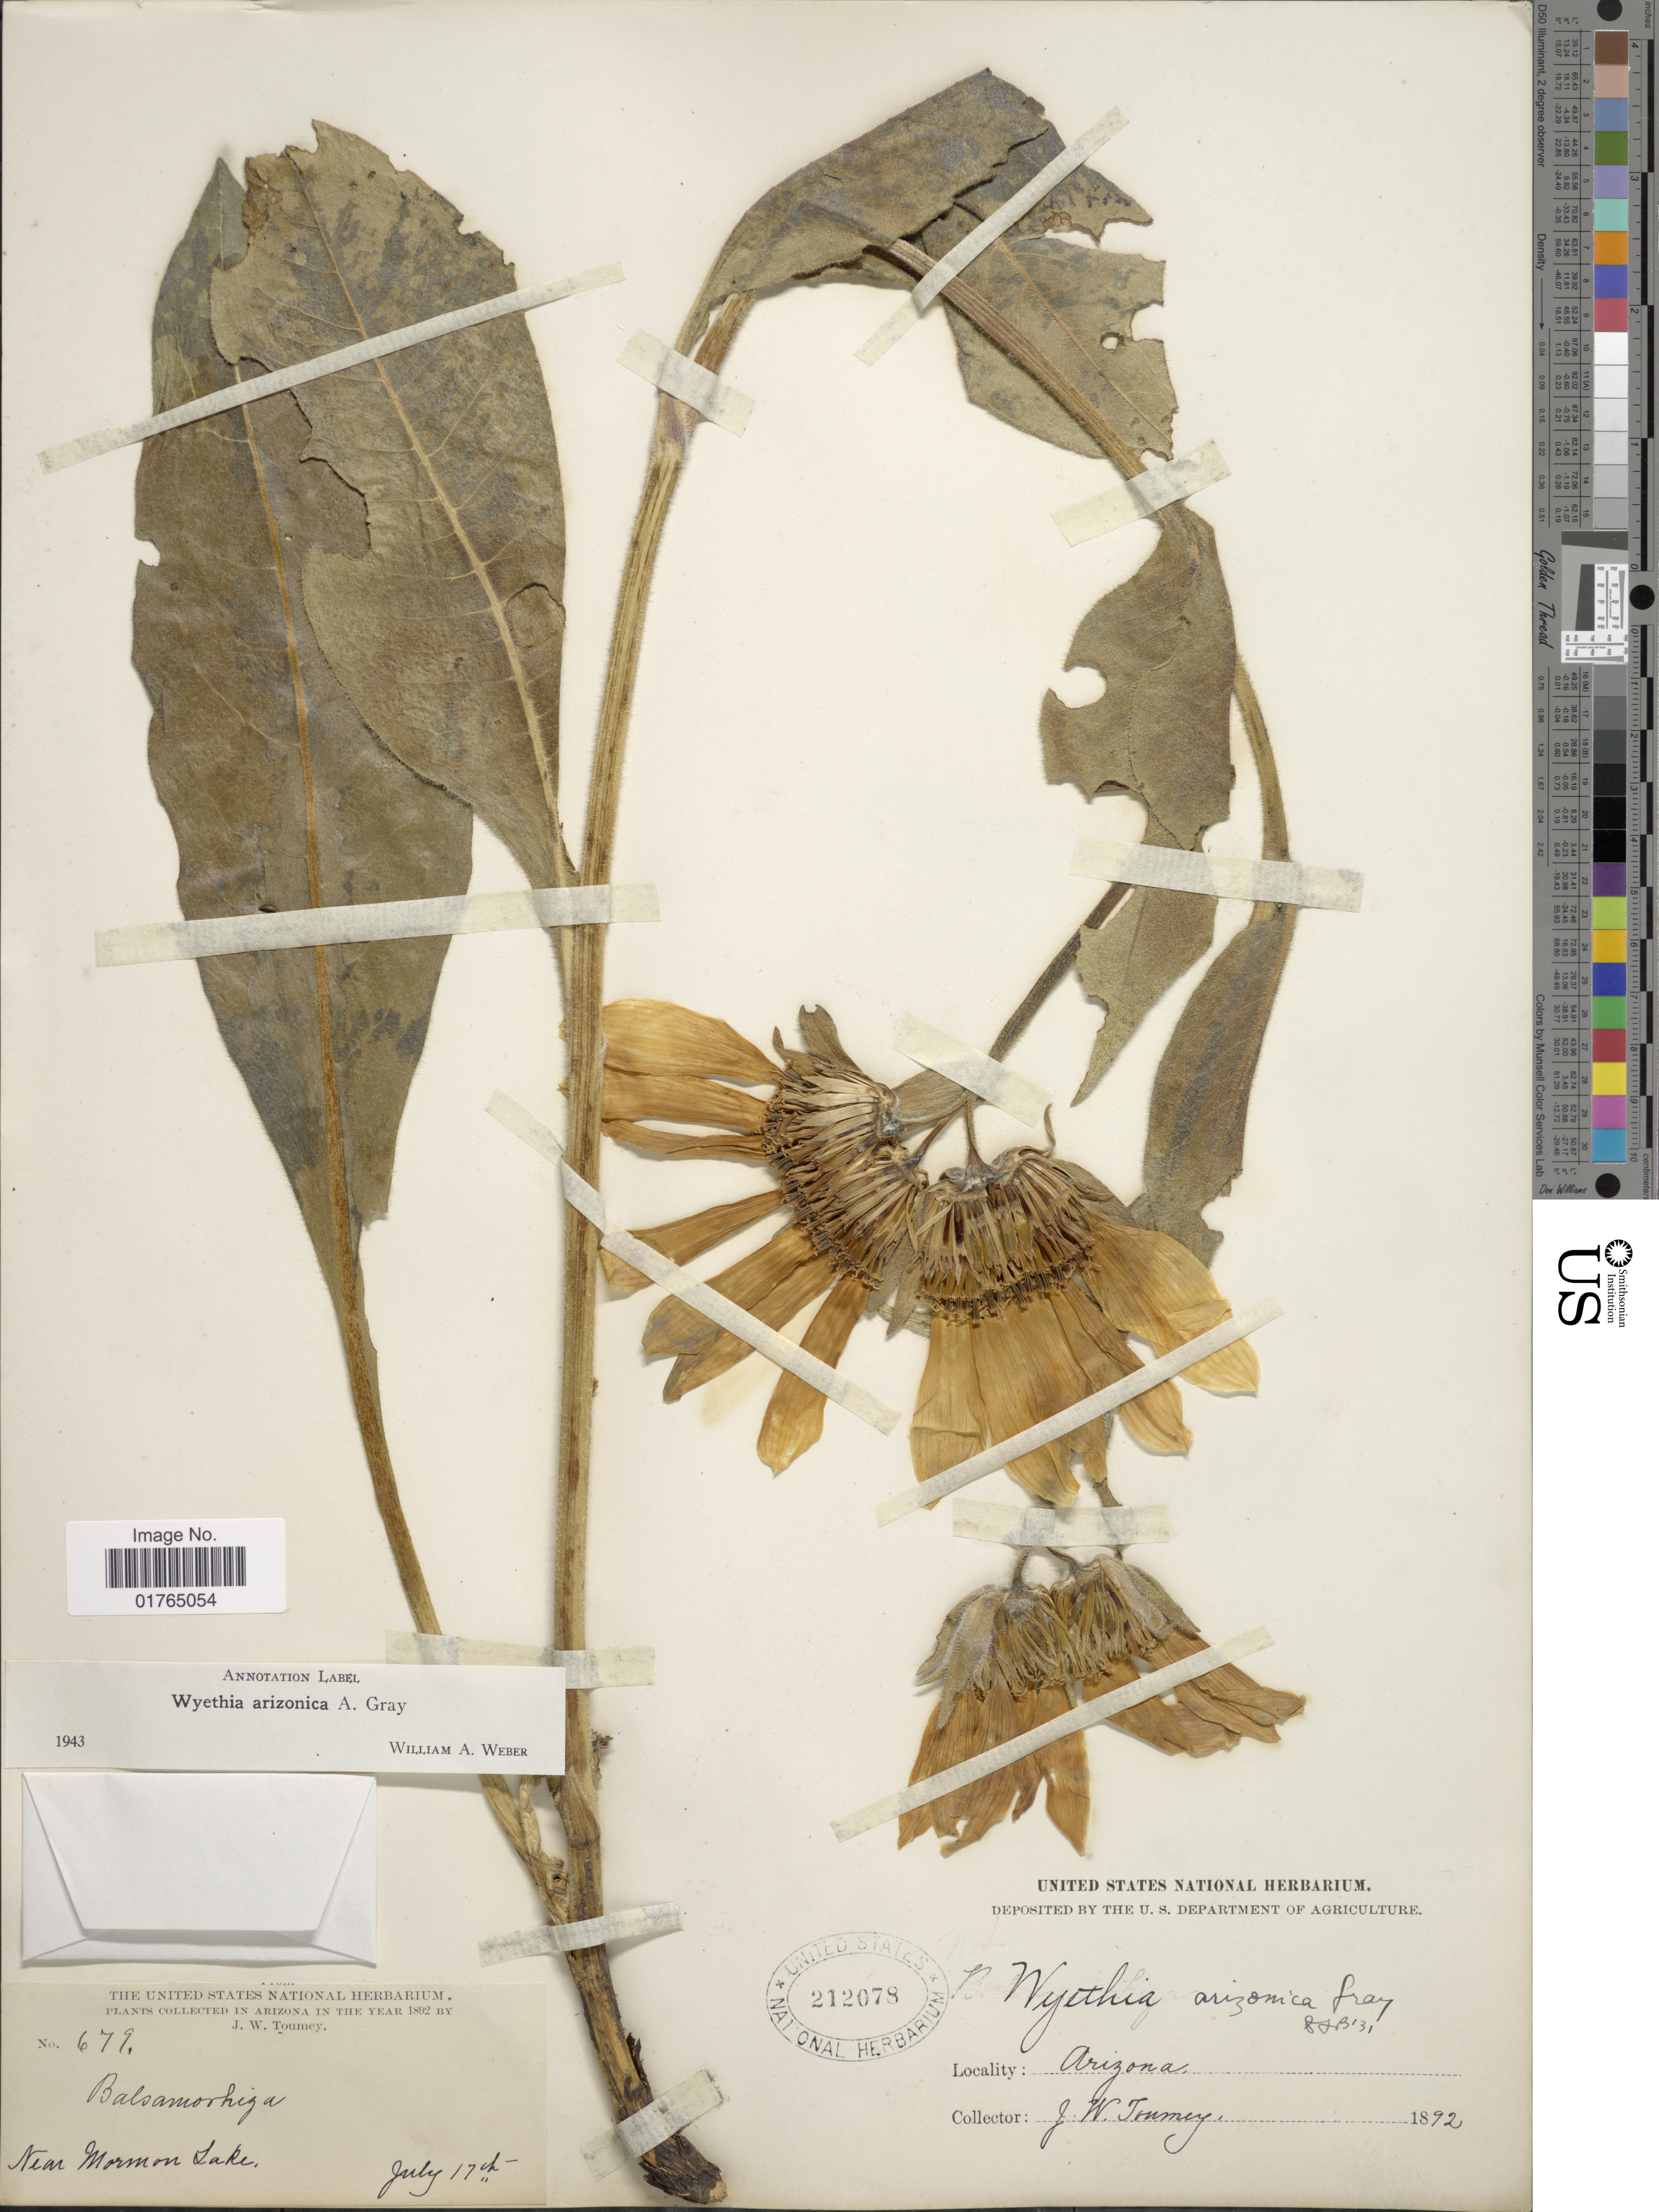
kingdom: Plantae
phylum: Tracheophyta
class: Magnoliopsida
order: Asterales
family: Asteraceae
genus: Wyethia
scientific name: Wyethia arizonica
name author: A. Gray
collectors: J. W. Toumey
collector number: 679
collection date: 1892-07-17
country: United States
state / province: Arizona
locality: Near Mormon Lake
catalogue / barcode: US 212078